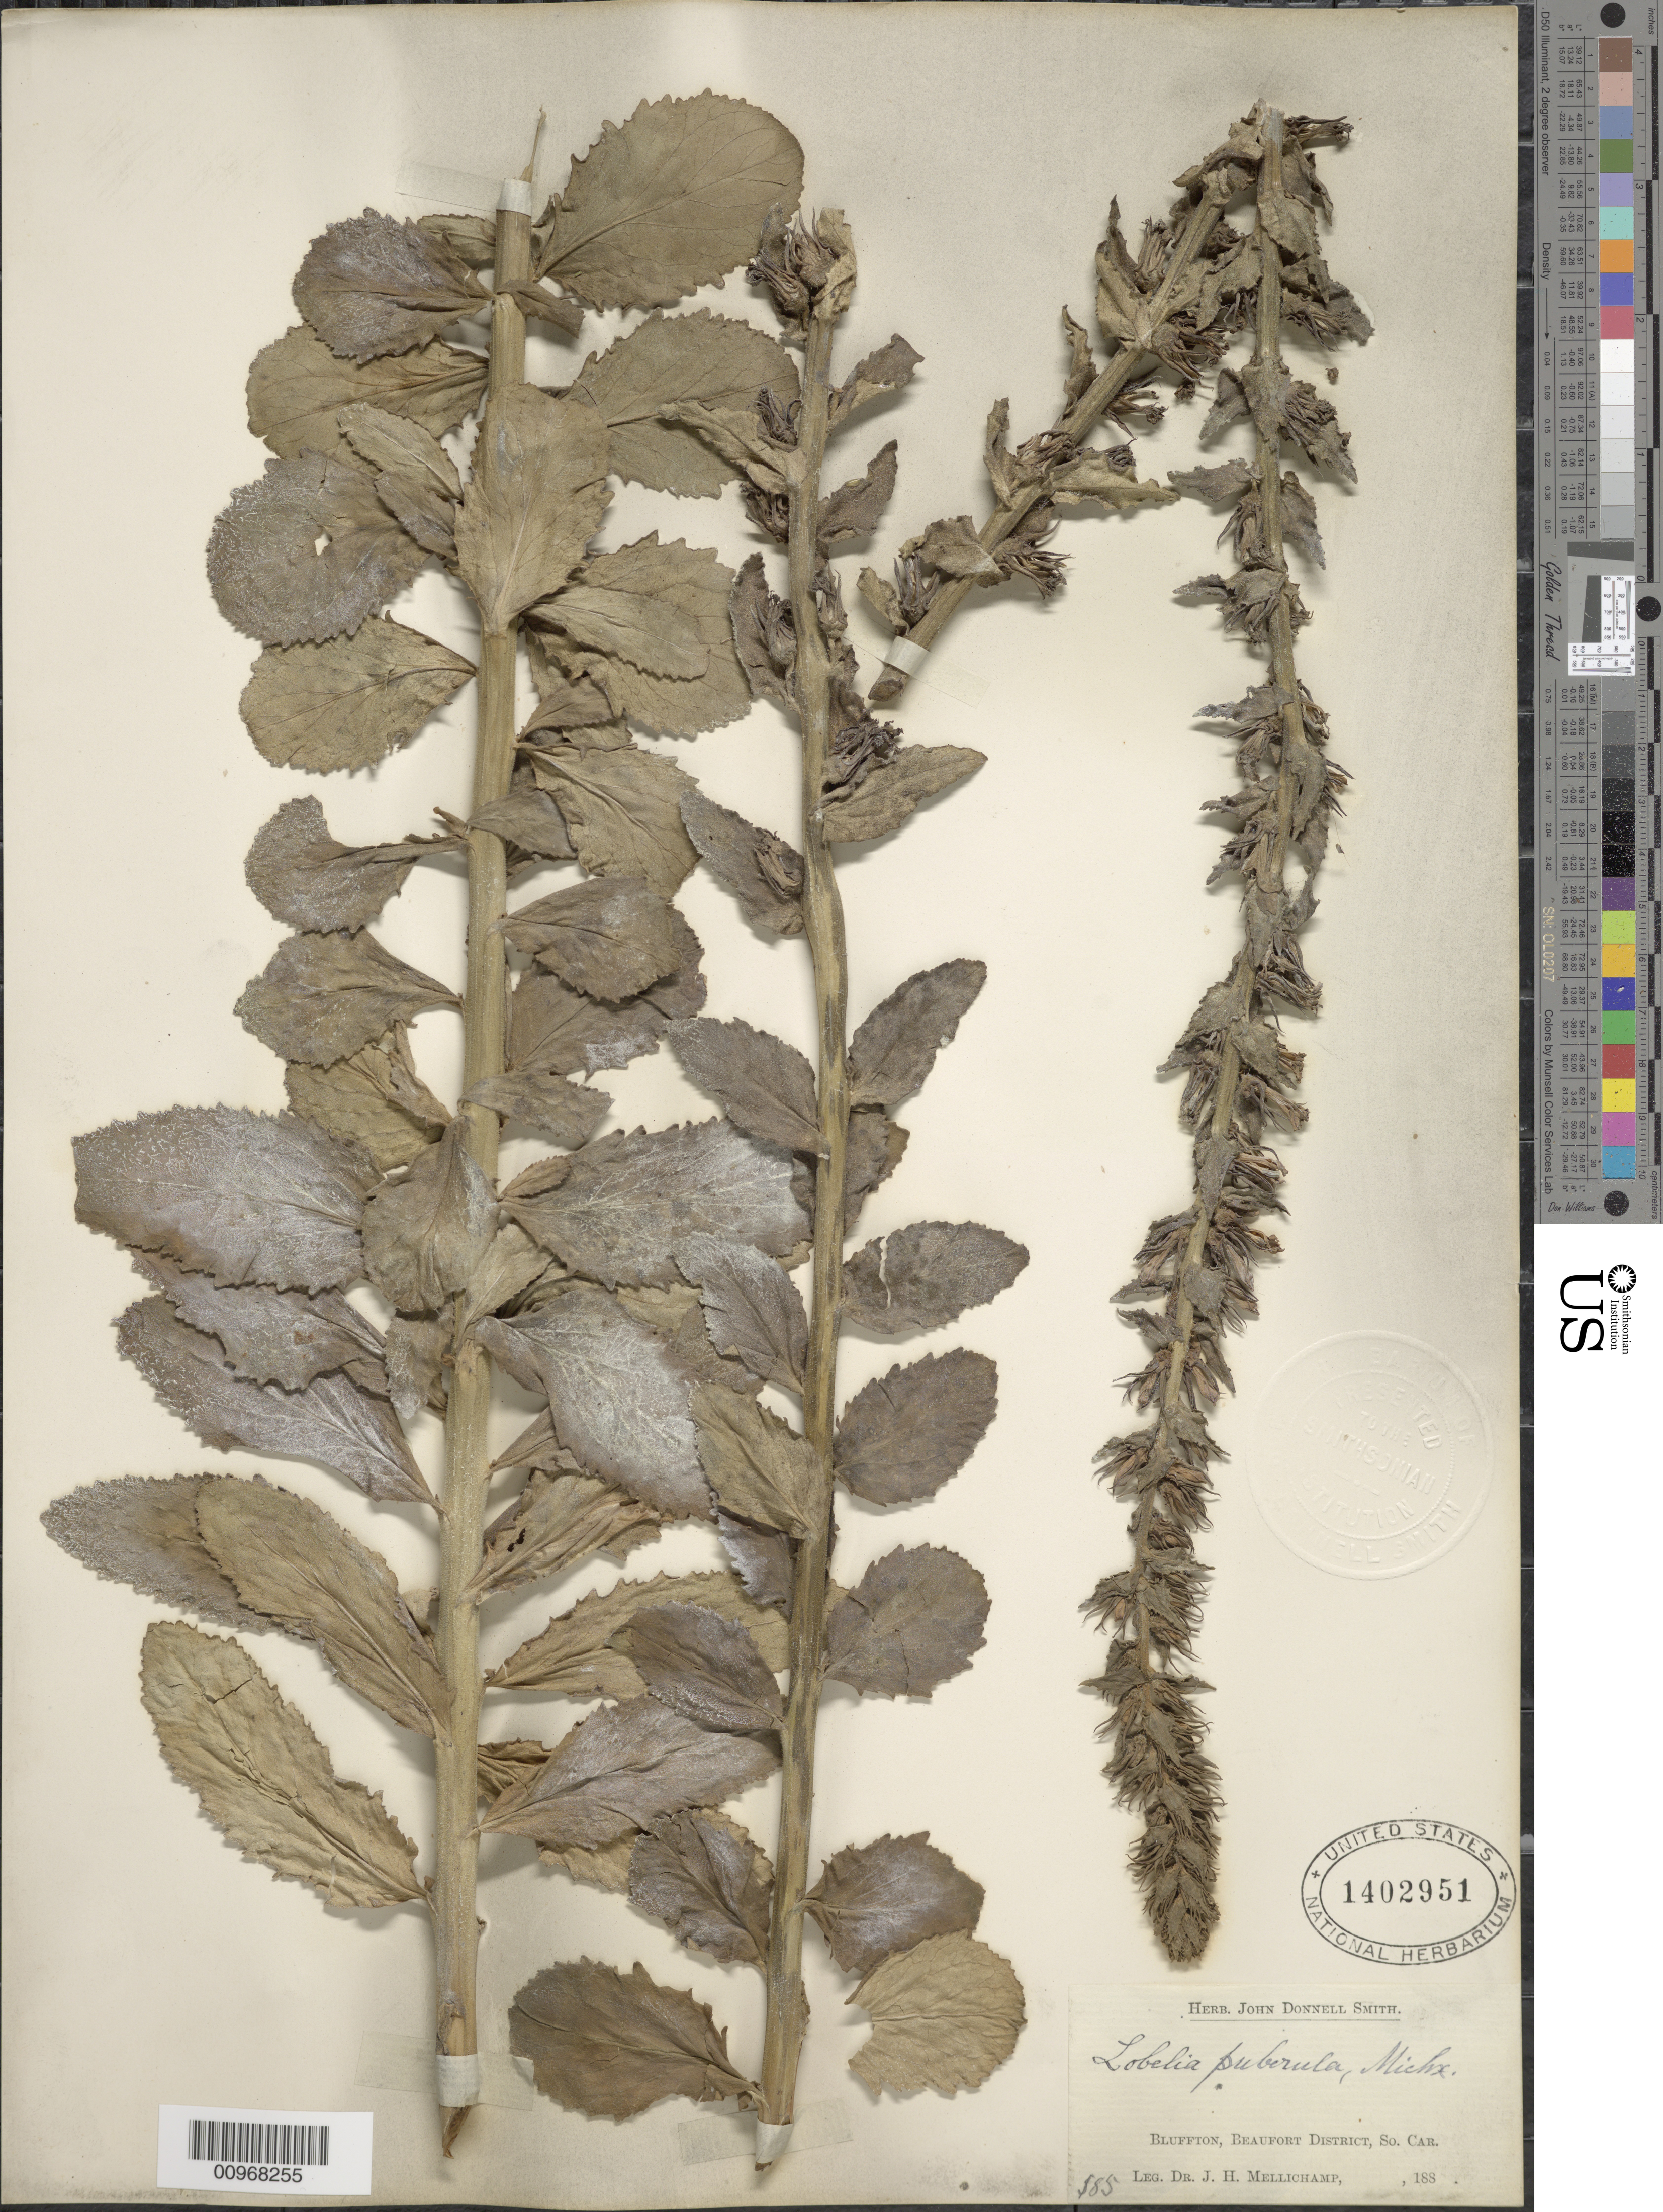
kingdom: Plantae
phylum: Tracheophyta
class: Magnoliopsida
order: Asterales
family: Campanulaceae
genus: Lobelia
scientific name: Lobelia puberula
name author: Michx.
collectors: J. H. Mellichamp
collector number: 185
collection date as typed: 188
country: United States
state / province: South Carolina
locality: Bluffton, Beaufort District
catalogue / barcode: US 1402951